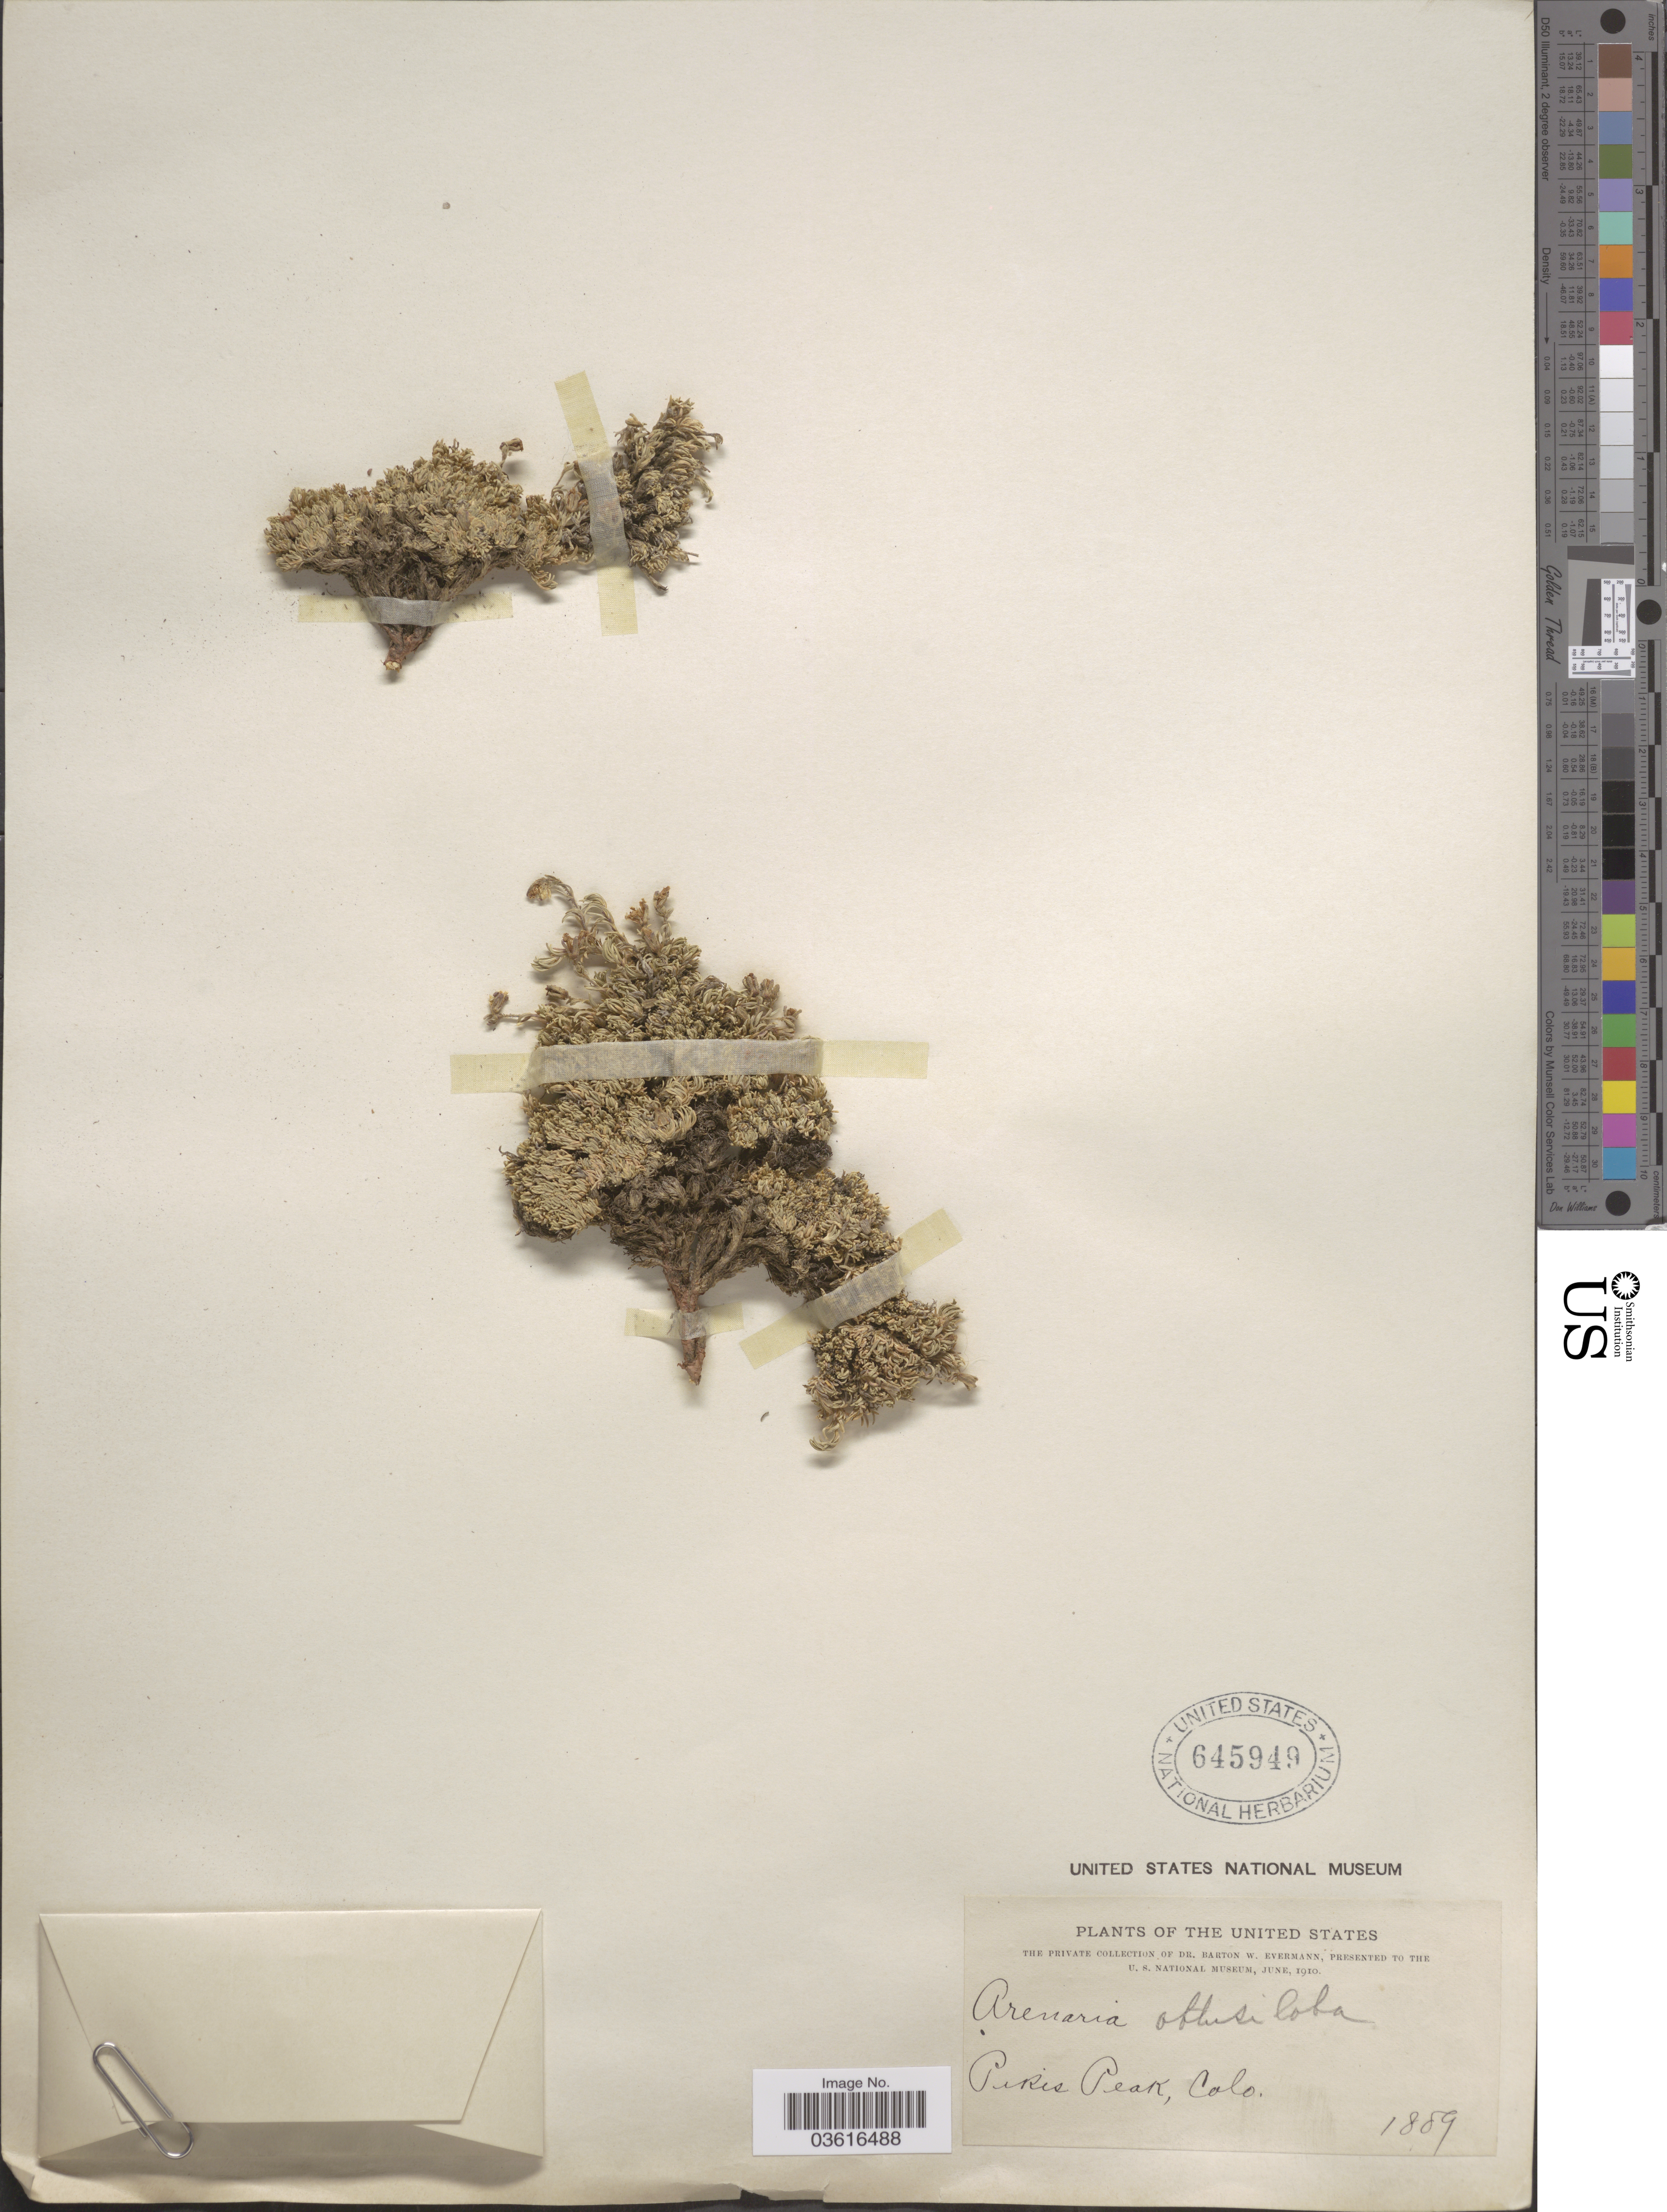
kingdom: Plantae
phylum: Tracheophyta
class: Magnoliopsida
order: Caryophyllales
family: Caryophyllaceae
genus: Cherleria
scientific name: Cherleria obtusiloba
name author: (Rydb.) A.J. Moore & Dillenb.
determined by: Strong, M. T., (US), Smithsonian Institution - National Museum of Natural History (UNITED STATES)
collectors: B. W. Evermann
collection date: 1889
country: United States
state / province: Colorado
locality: Pikes Peak.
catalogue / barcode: US 645949